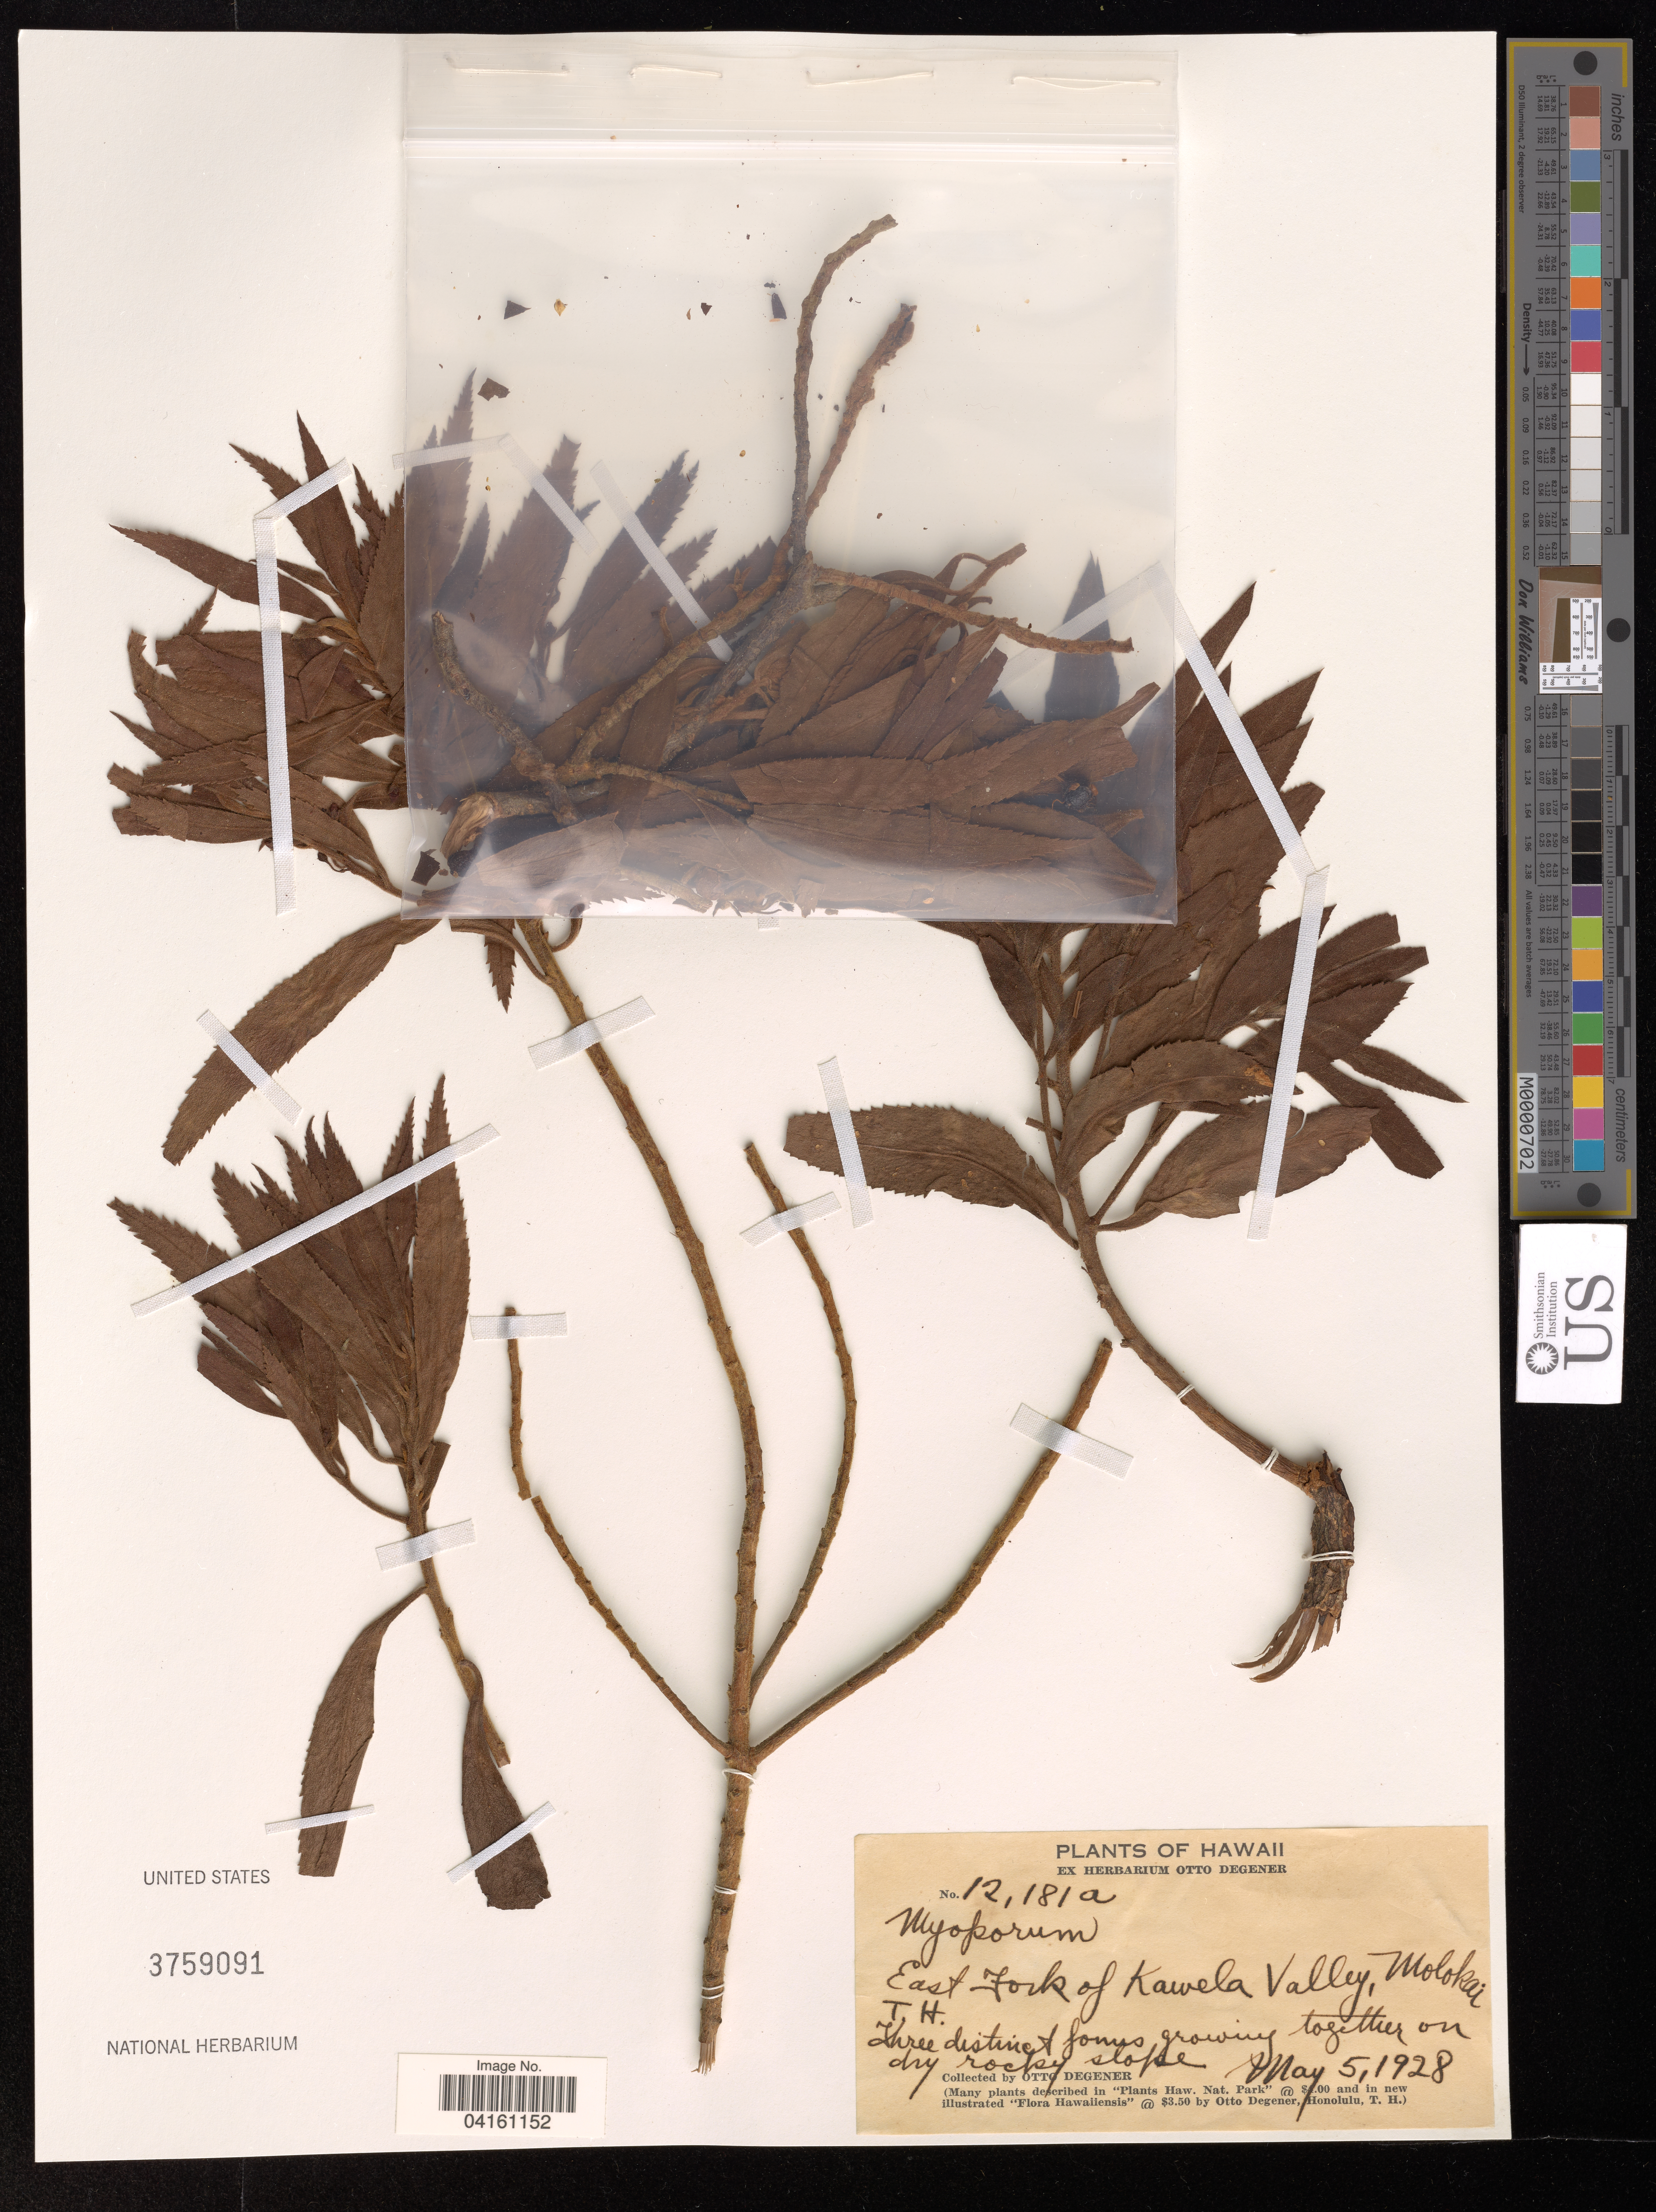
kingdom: Plantae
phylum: Tracheophyta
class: Magnoliopsida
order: Lamiales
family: Scrophulariaceae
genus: Myoporum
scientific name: Myoporum sandwicense subsp. sandwicense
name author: A. Gray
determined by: Kennedy, B.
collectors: O. Degener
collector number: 12,181a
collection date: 1928-05-05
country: United States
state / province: Hawaii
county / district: Maui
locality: East Fork of Kawela Valley, Molokai T. H.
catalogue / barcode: US 3759091